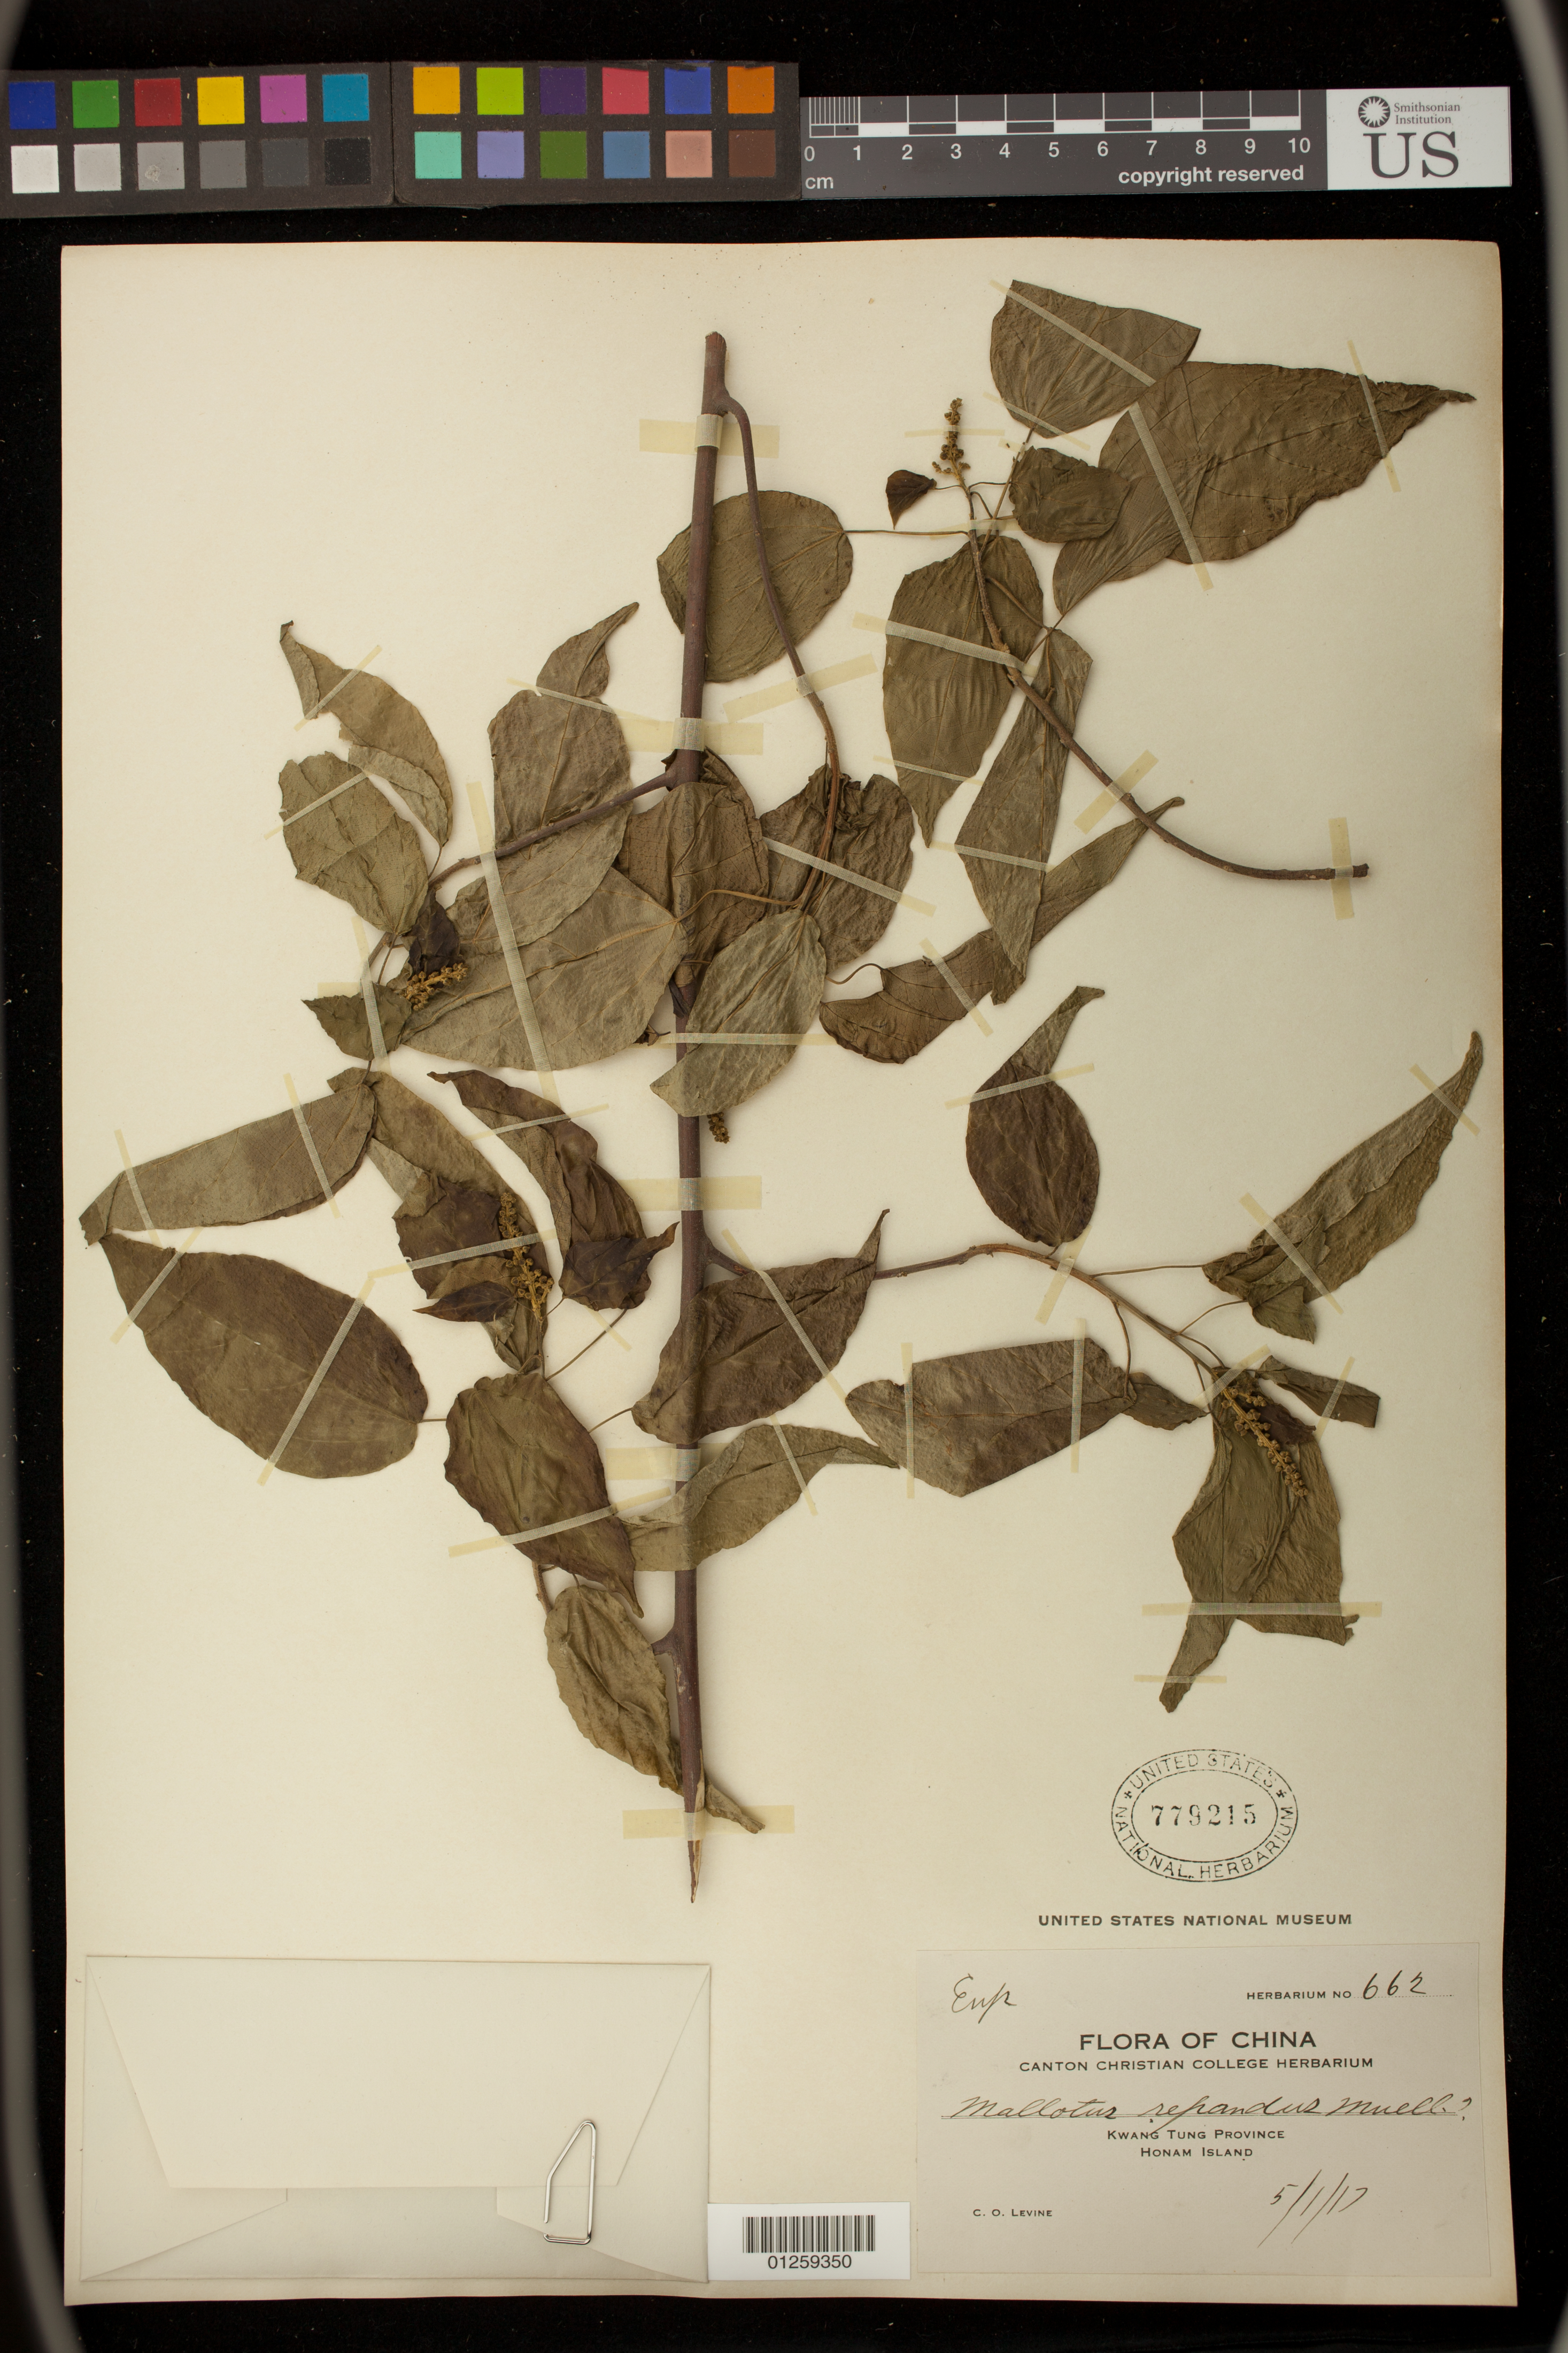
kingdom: Plantae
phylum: Tracheophyta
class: Magnoliopsida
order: Malpighiales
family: Euphorbiaceae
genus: Mallotus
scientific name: Mallotus repandus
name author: (Rottler) Müll. Arg.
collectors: C. O. Levine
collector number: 662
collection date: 1917-05-01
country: China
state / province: Guangdong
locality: Kwang Tung Province, Honam Island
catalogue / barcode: US 779215